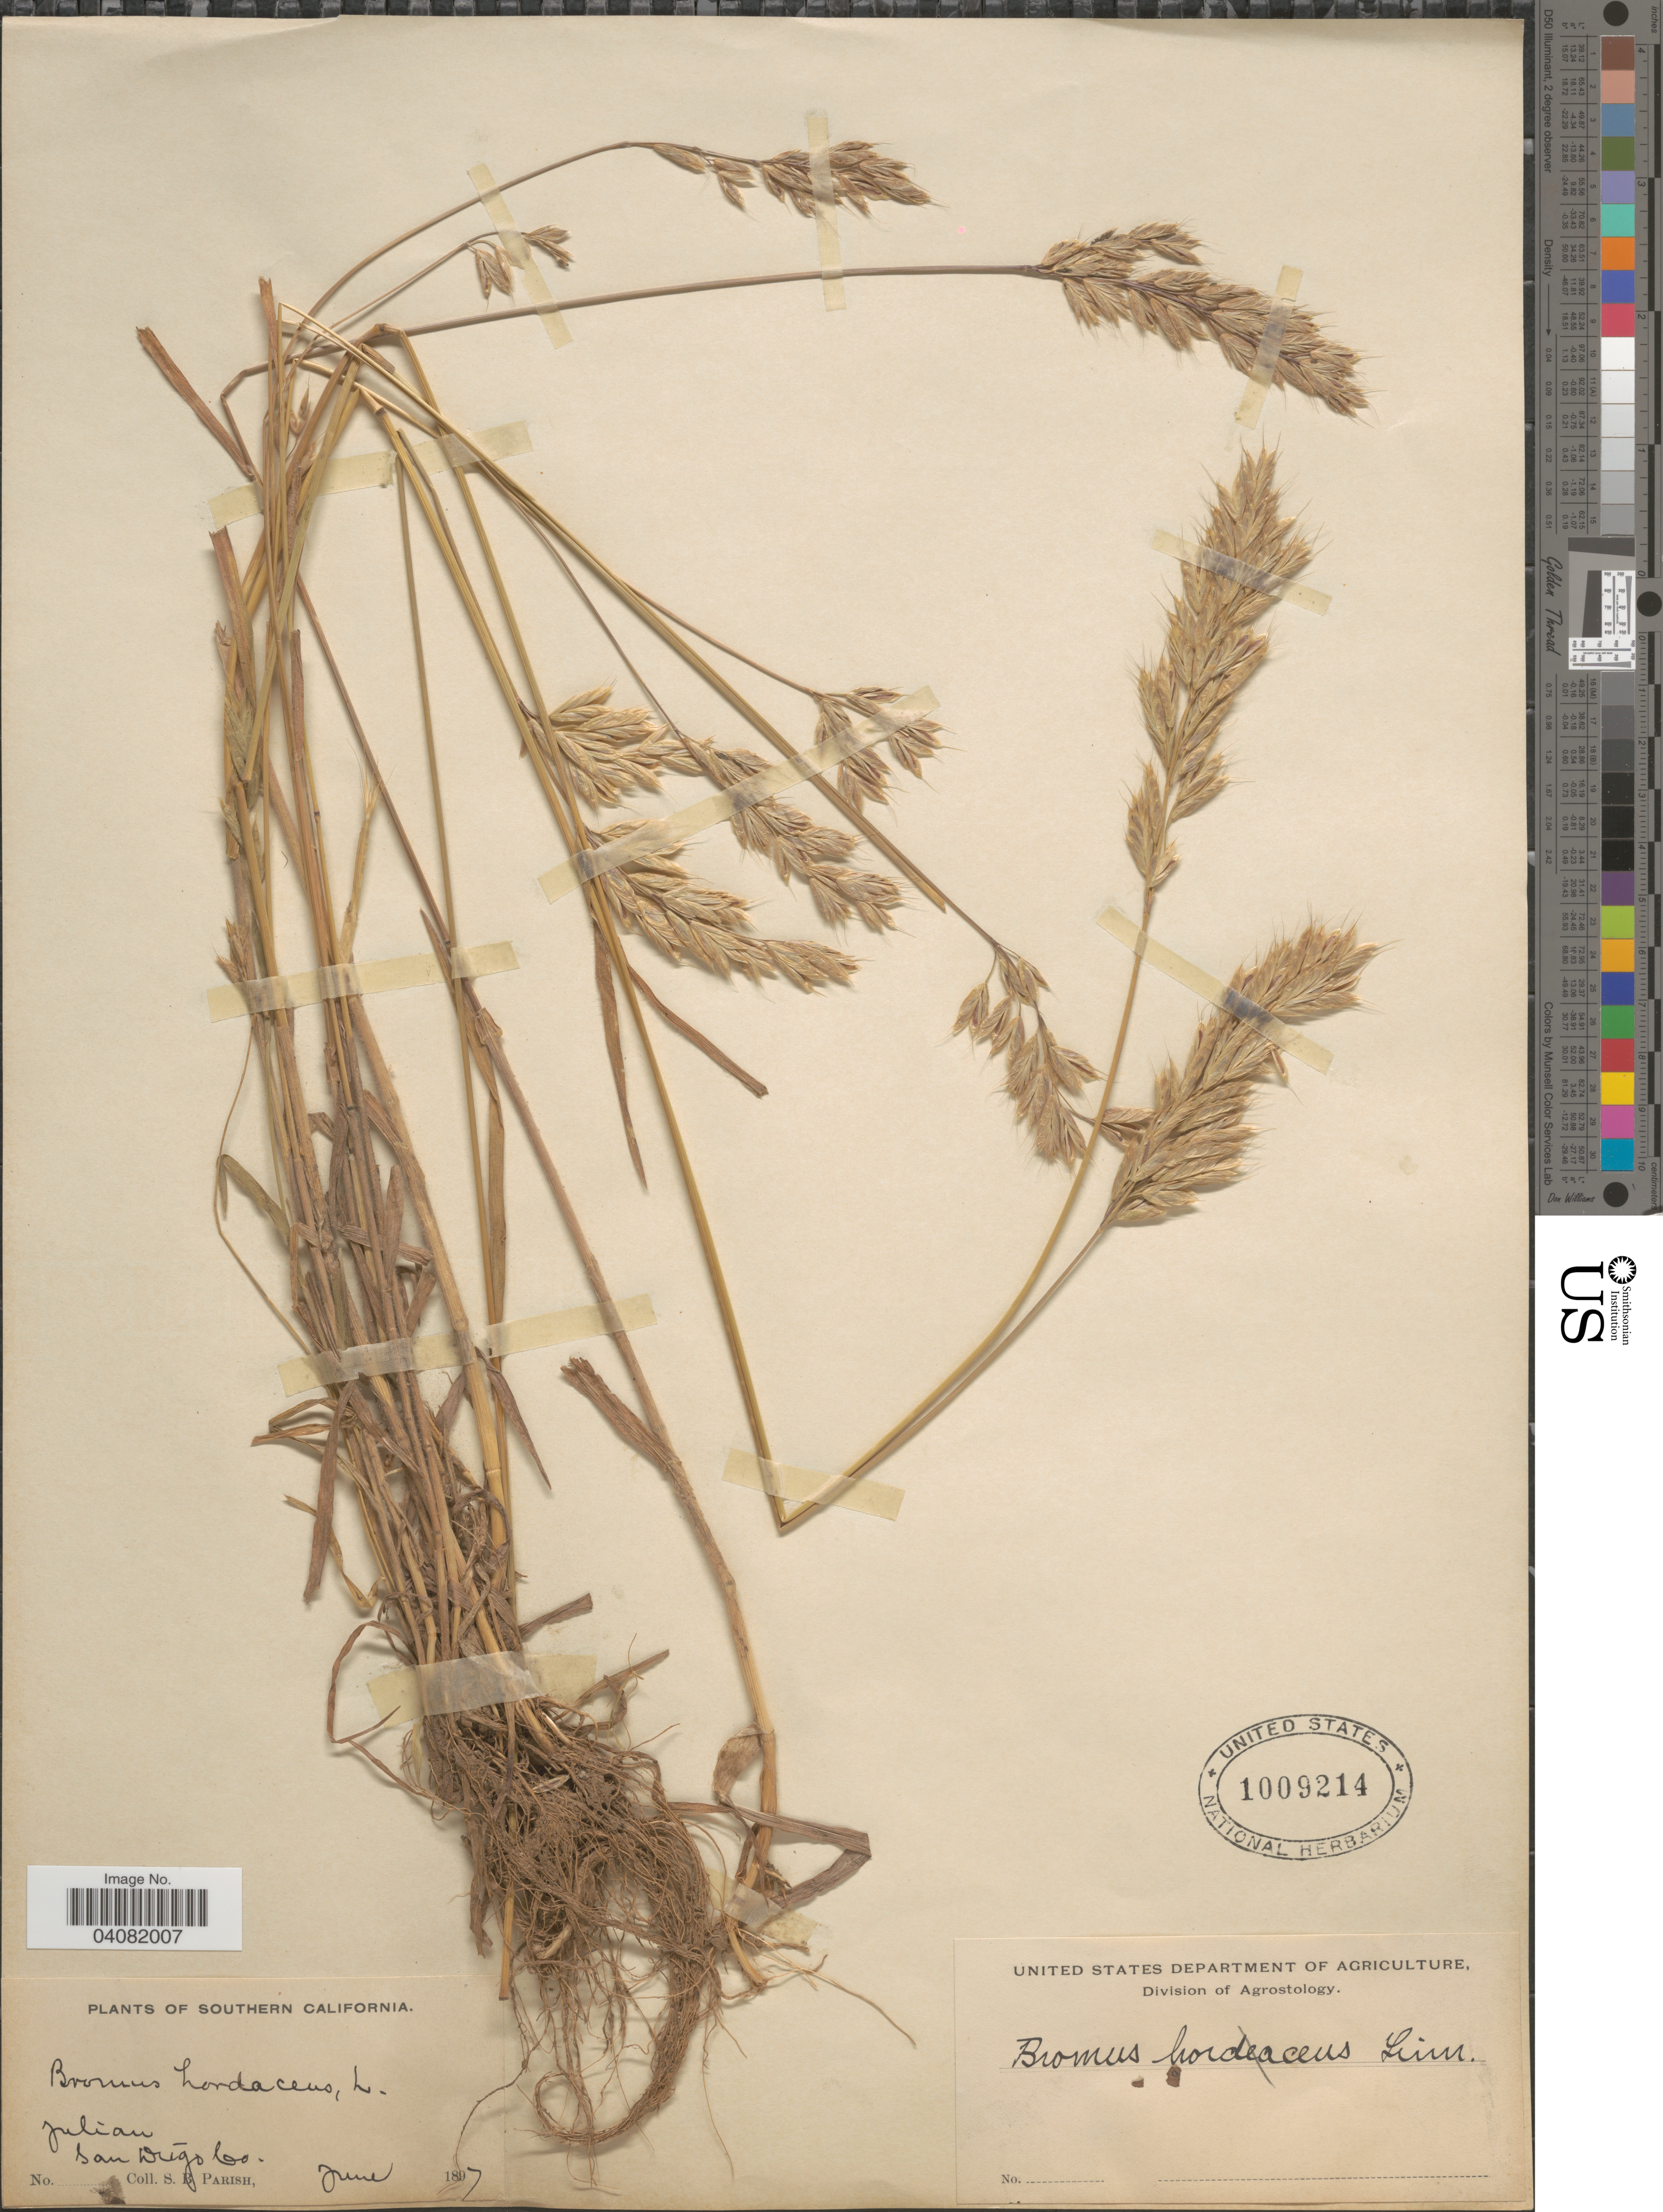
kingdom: Plantae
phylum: Tracheophyta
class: Liliopsida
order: Poales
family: Poaceae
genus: Bromus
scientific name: Bromus hordeaceus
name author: L.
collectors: S. B. Parish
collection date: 1897-06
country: United States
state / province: California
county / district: San Diego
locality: Southern California. Julian. San Diego Co.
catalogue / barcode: US 1009214